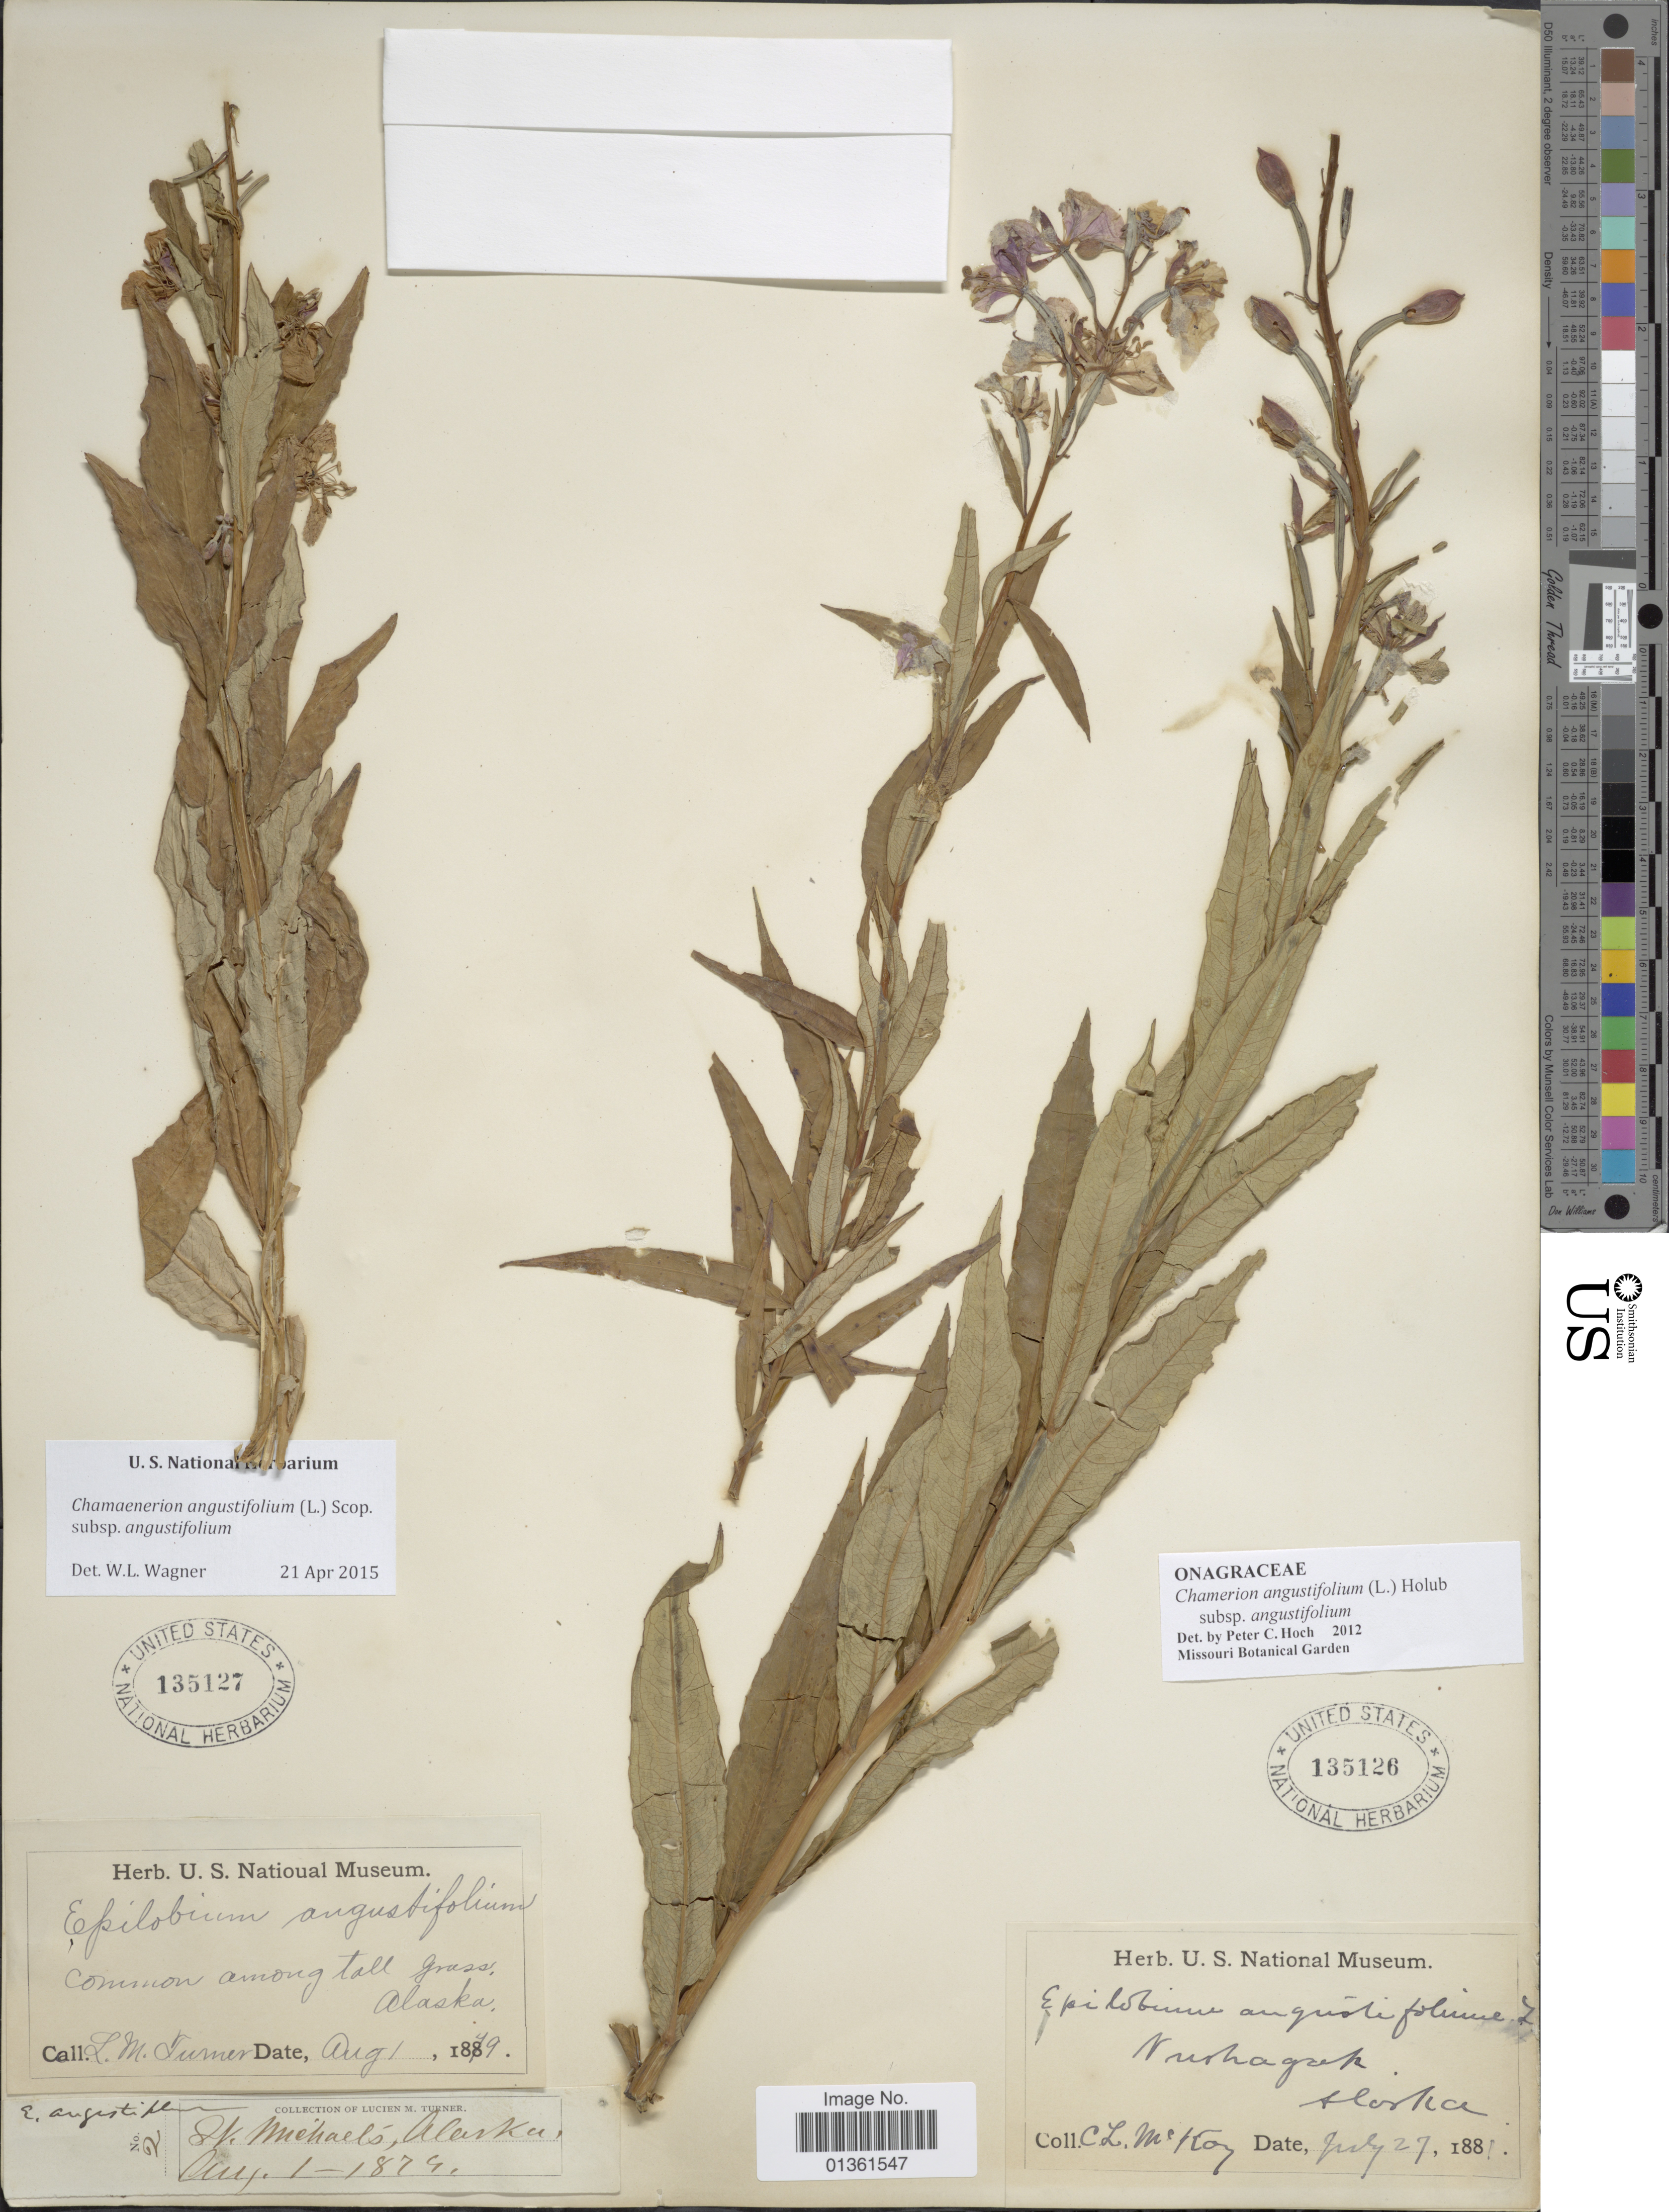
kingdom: Plantae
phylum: Tracheophyta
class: Magnoliopsida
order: Myrtales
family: Onagraceae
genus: Chamaenerion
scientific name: Chamaenerion angustifolium subsp. angustifolium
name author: (L.) Scop.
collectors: C. Koy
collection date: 1881-07-27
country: United States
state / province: Alaska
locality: Nushagak.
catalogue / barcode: US 135126